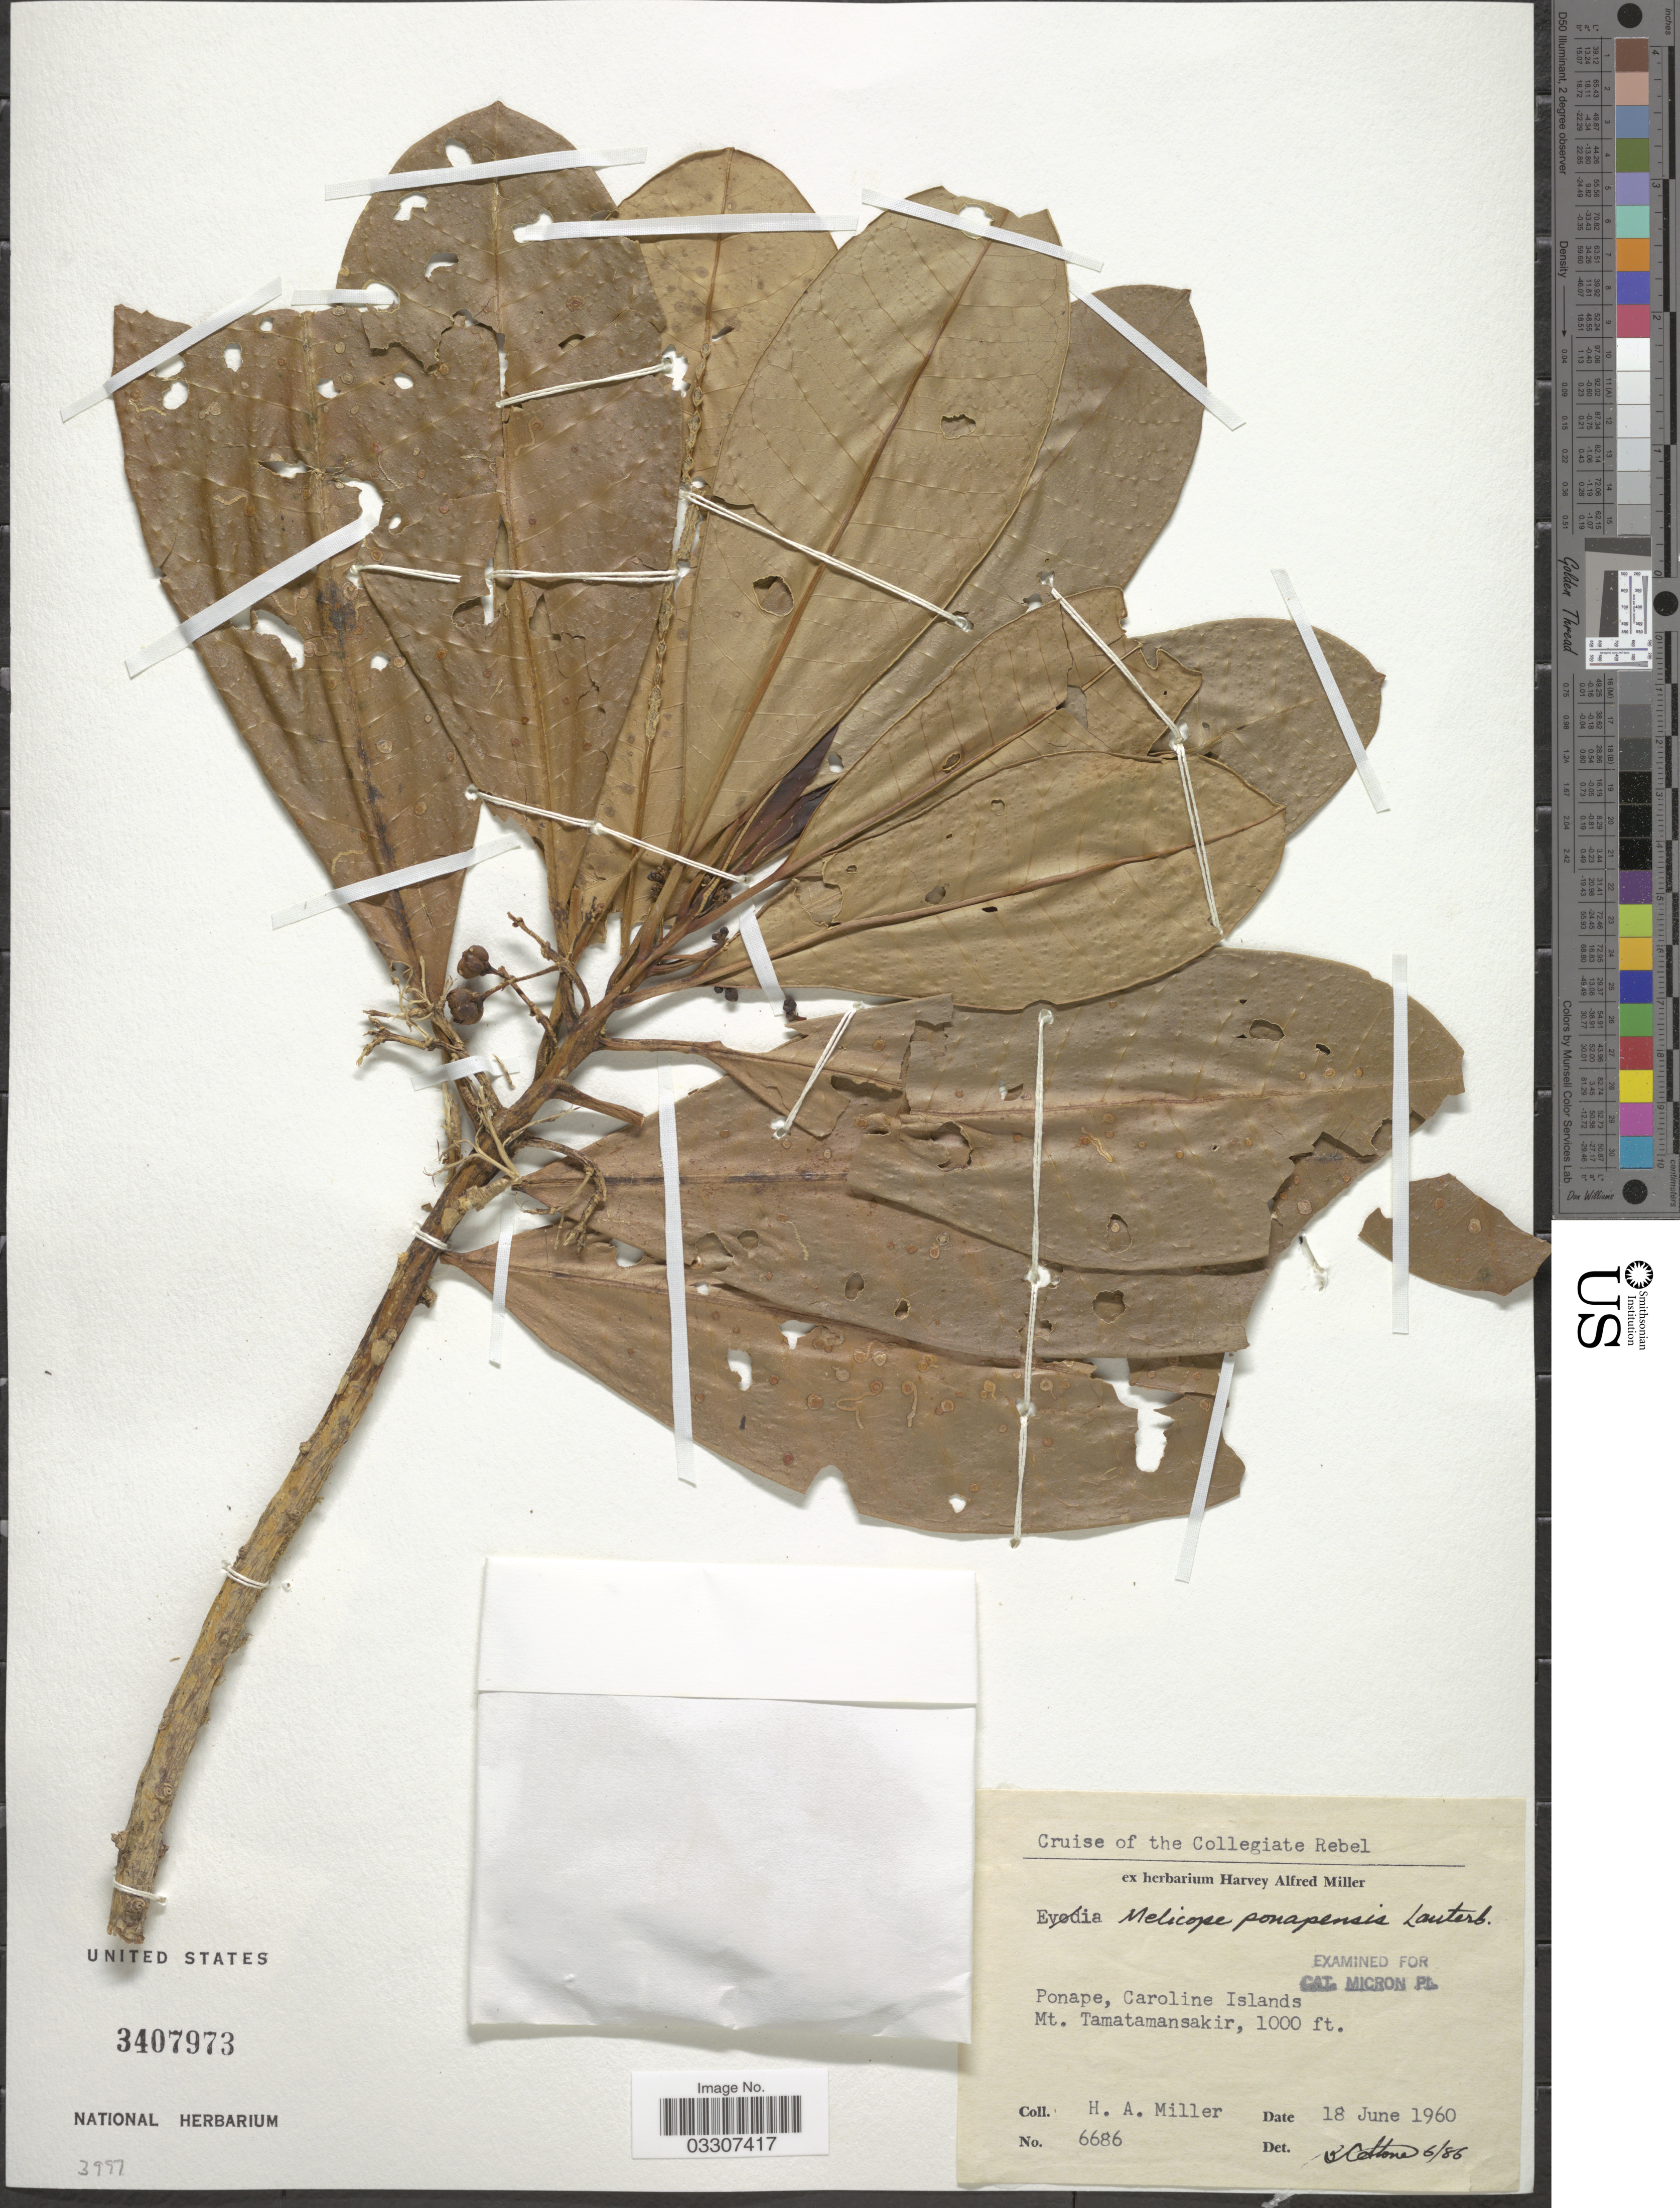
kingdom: Plantae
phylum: Tracheophyta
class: Magnoliopsida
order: Sapindales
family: Rutaceae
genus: Melicope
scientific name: Melicope ponapensis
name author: Lauterb.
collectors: H. A. Miller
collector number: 6686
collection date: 1960-06-18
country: Micronesia, Federated States of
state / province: Pohnpei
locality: Ponape, Caroline Islands. Mt. Tamatamansakir.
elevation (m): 305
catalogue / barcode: US 3407973